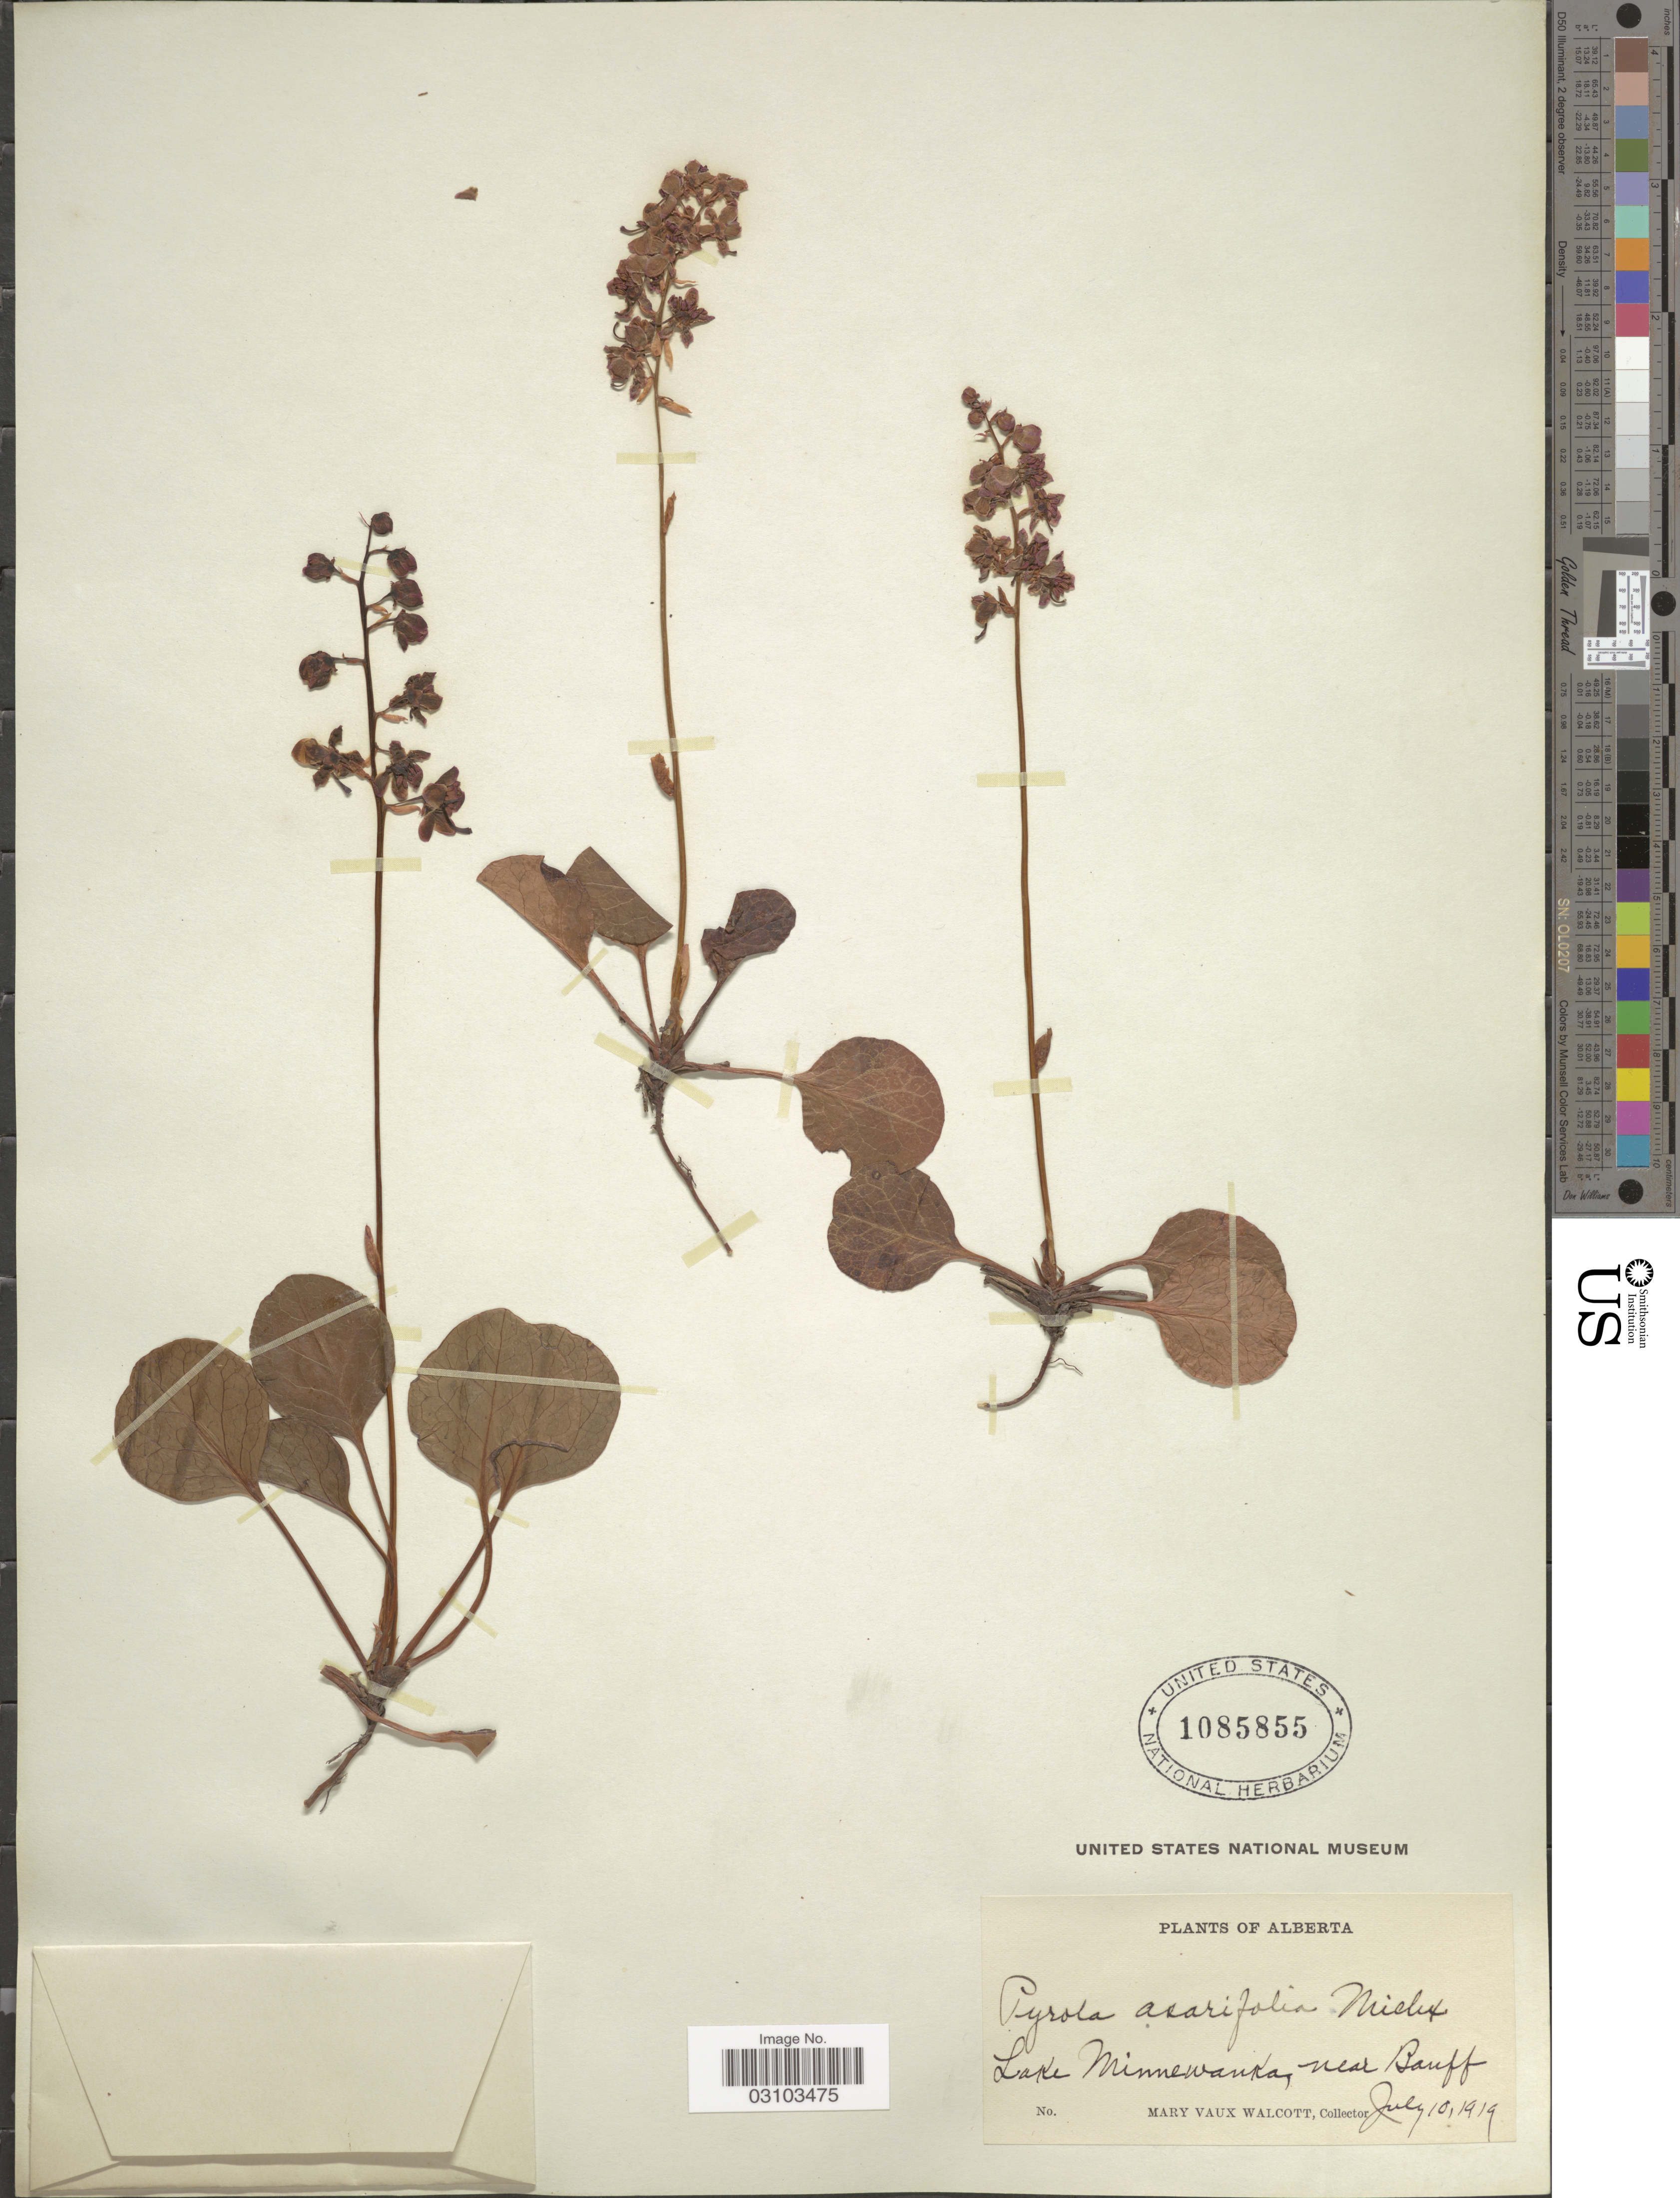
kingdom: Plantae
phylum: Tracheophyta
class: Magnoliopsida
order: Ericales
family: Ericaceae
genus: Pyrola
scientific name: Pyrola asarifolia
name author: Michx.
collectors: M. Walcott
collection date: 1919-07-10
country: Canada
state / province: Alberta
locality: Lake Minnewanka, near Banff.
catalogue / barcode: US 1085855